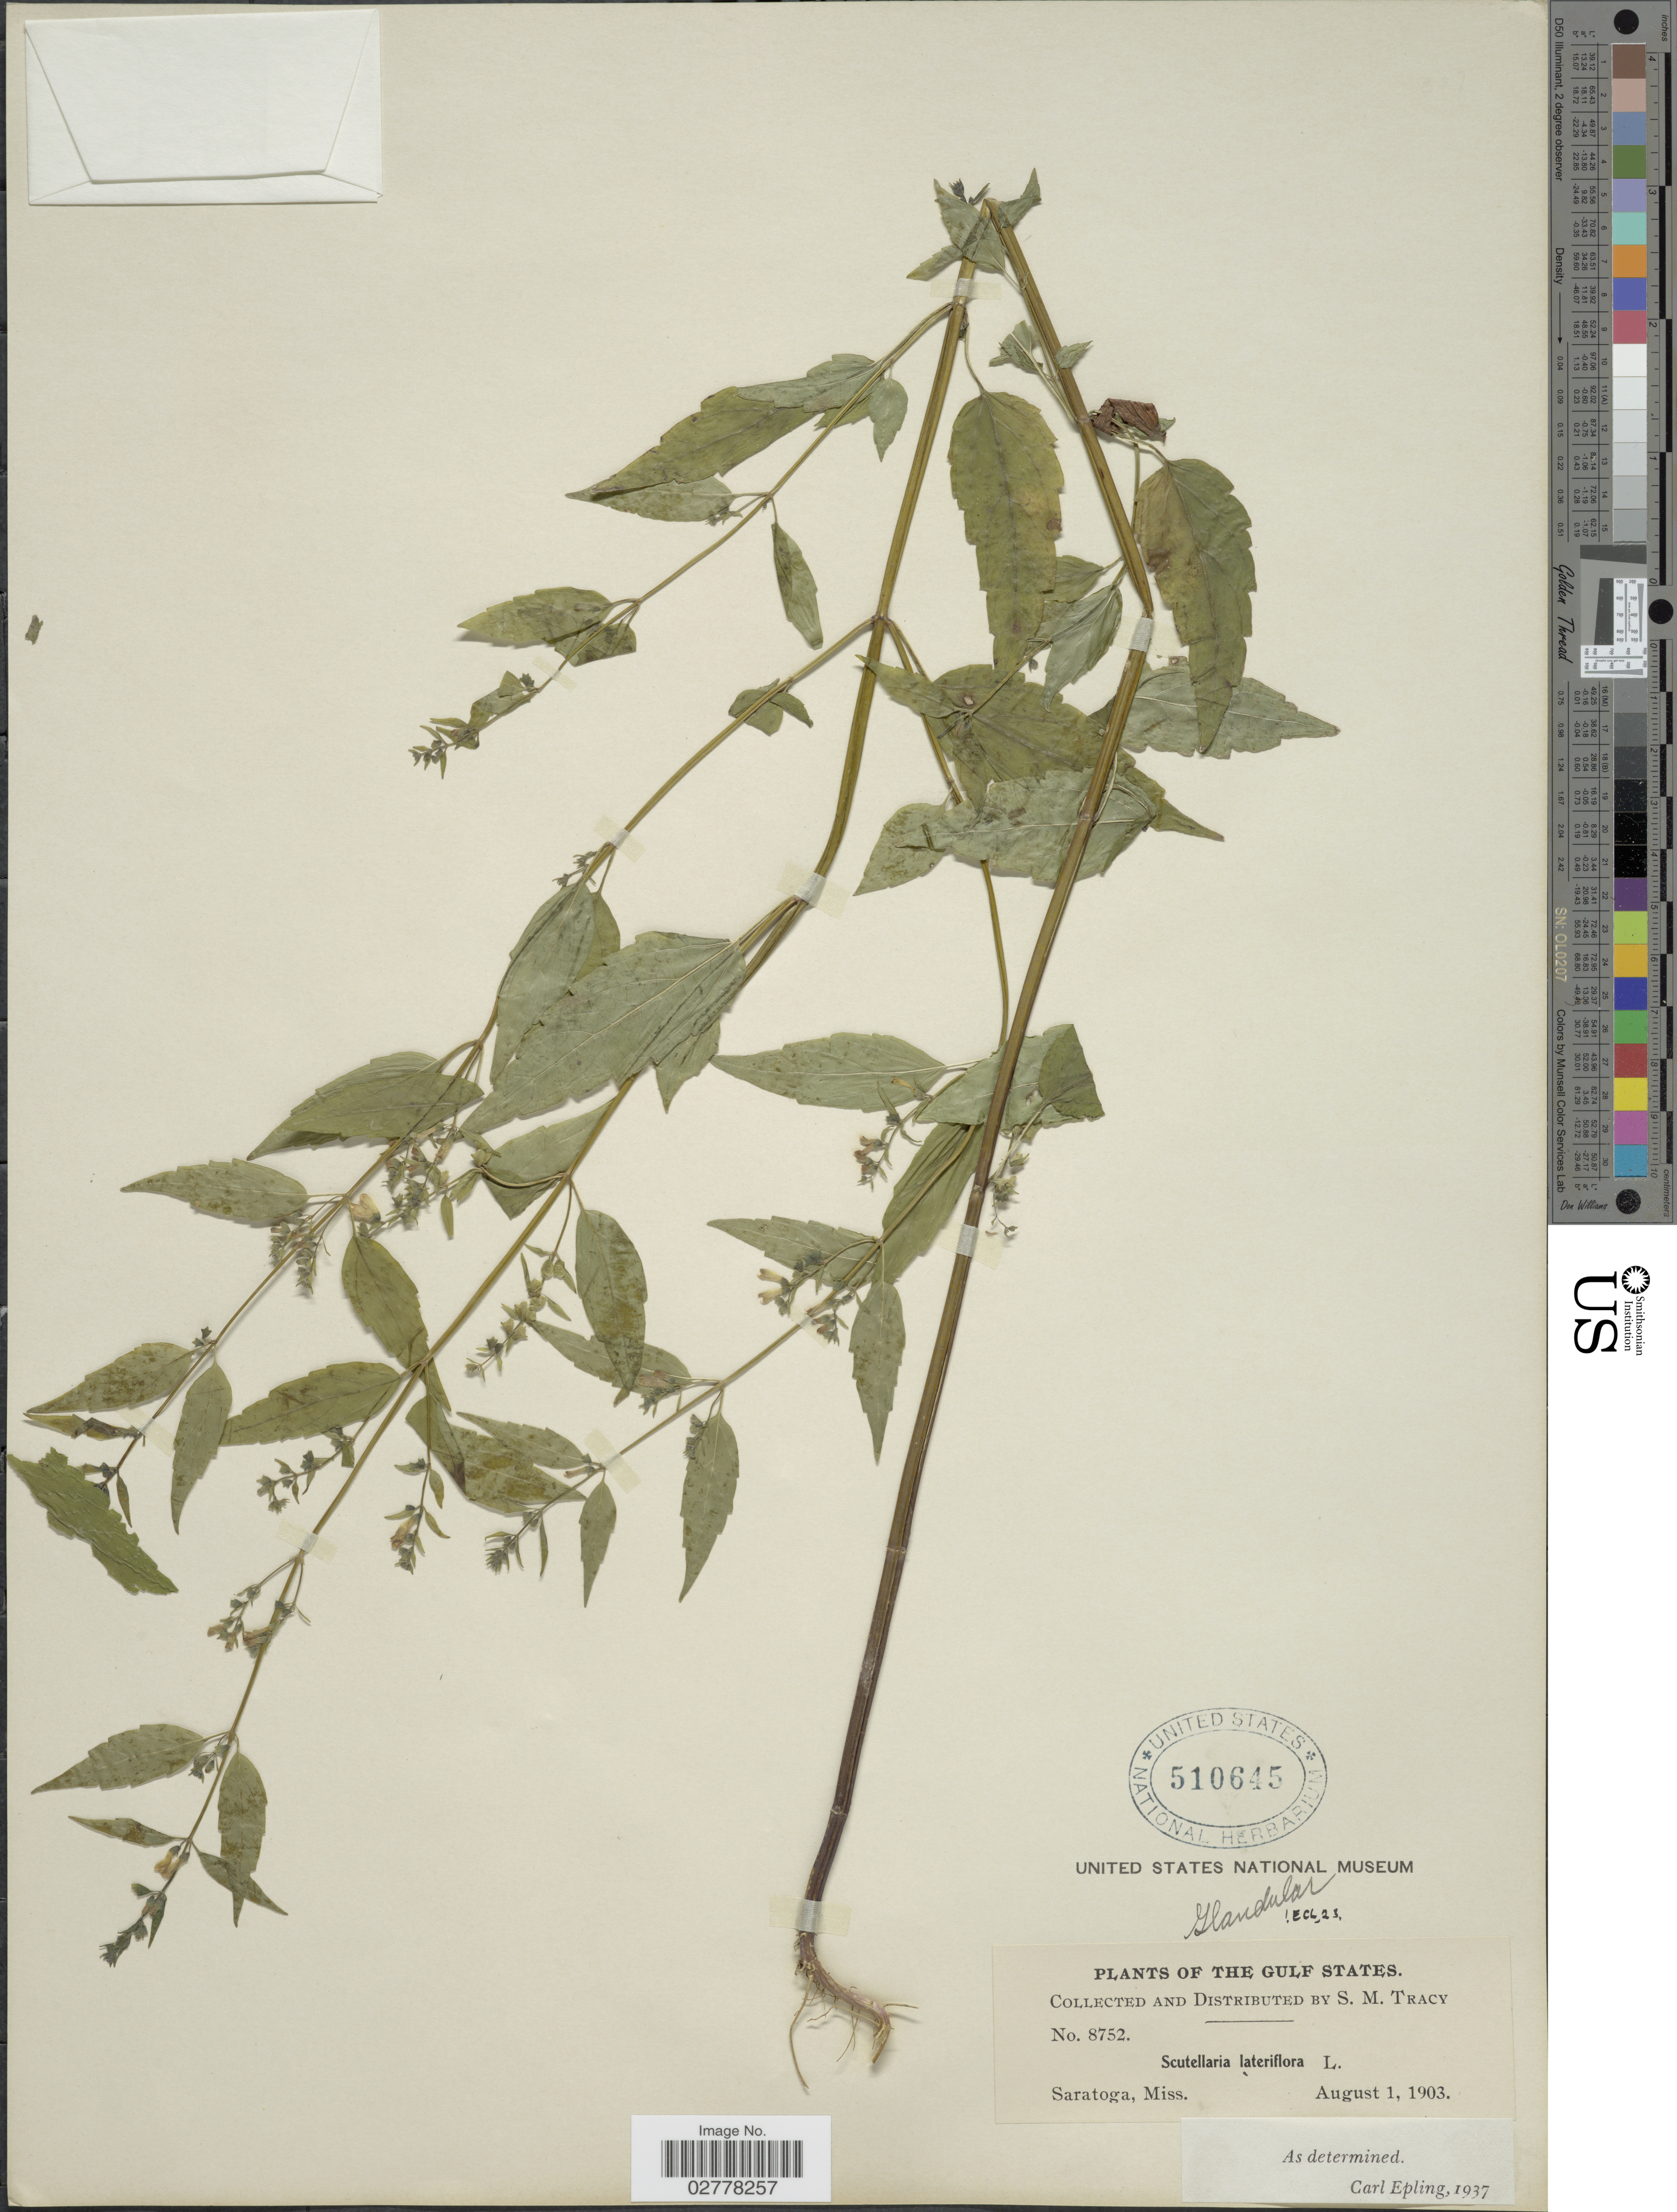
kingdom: Plantae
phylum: Tracheophyta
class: Magnoliopsida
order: Lamiales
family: Lamiaceae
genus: Scutellaria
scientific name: Scutellaria lateriflora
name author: L.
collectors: S. M. Tracy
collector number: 8752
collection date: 1903-08-01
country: United States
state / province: Mississippi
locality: The Gulf States. Saratoga.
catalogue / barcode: US 510645